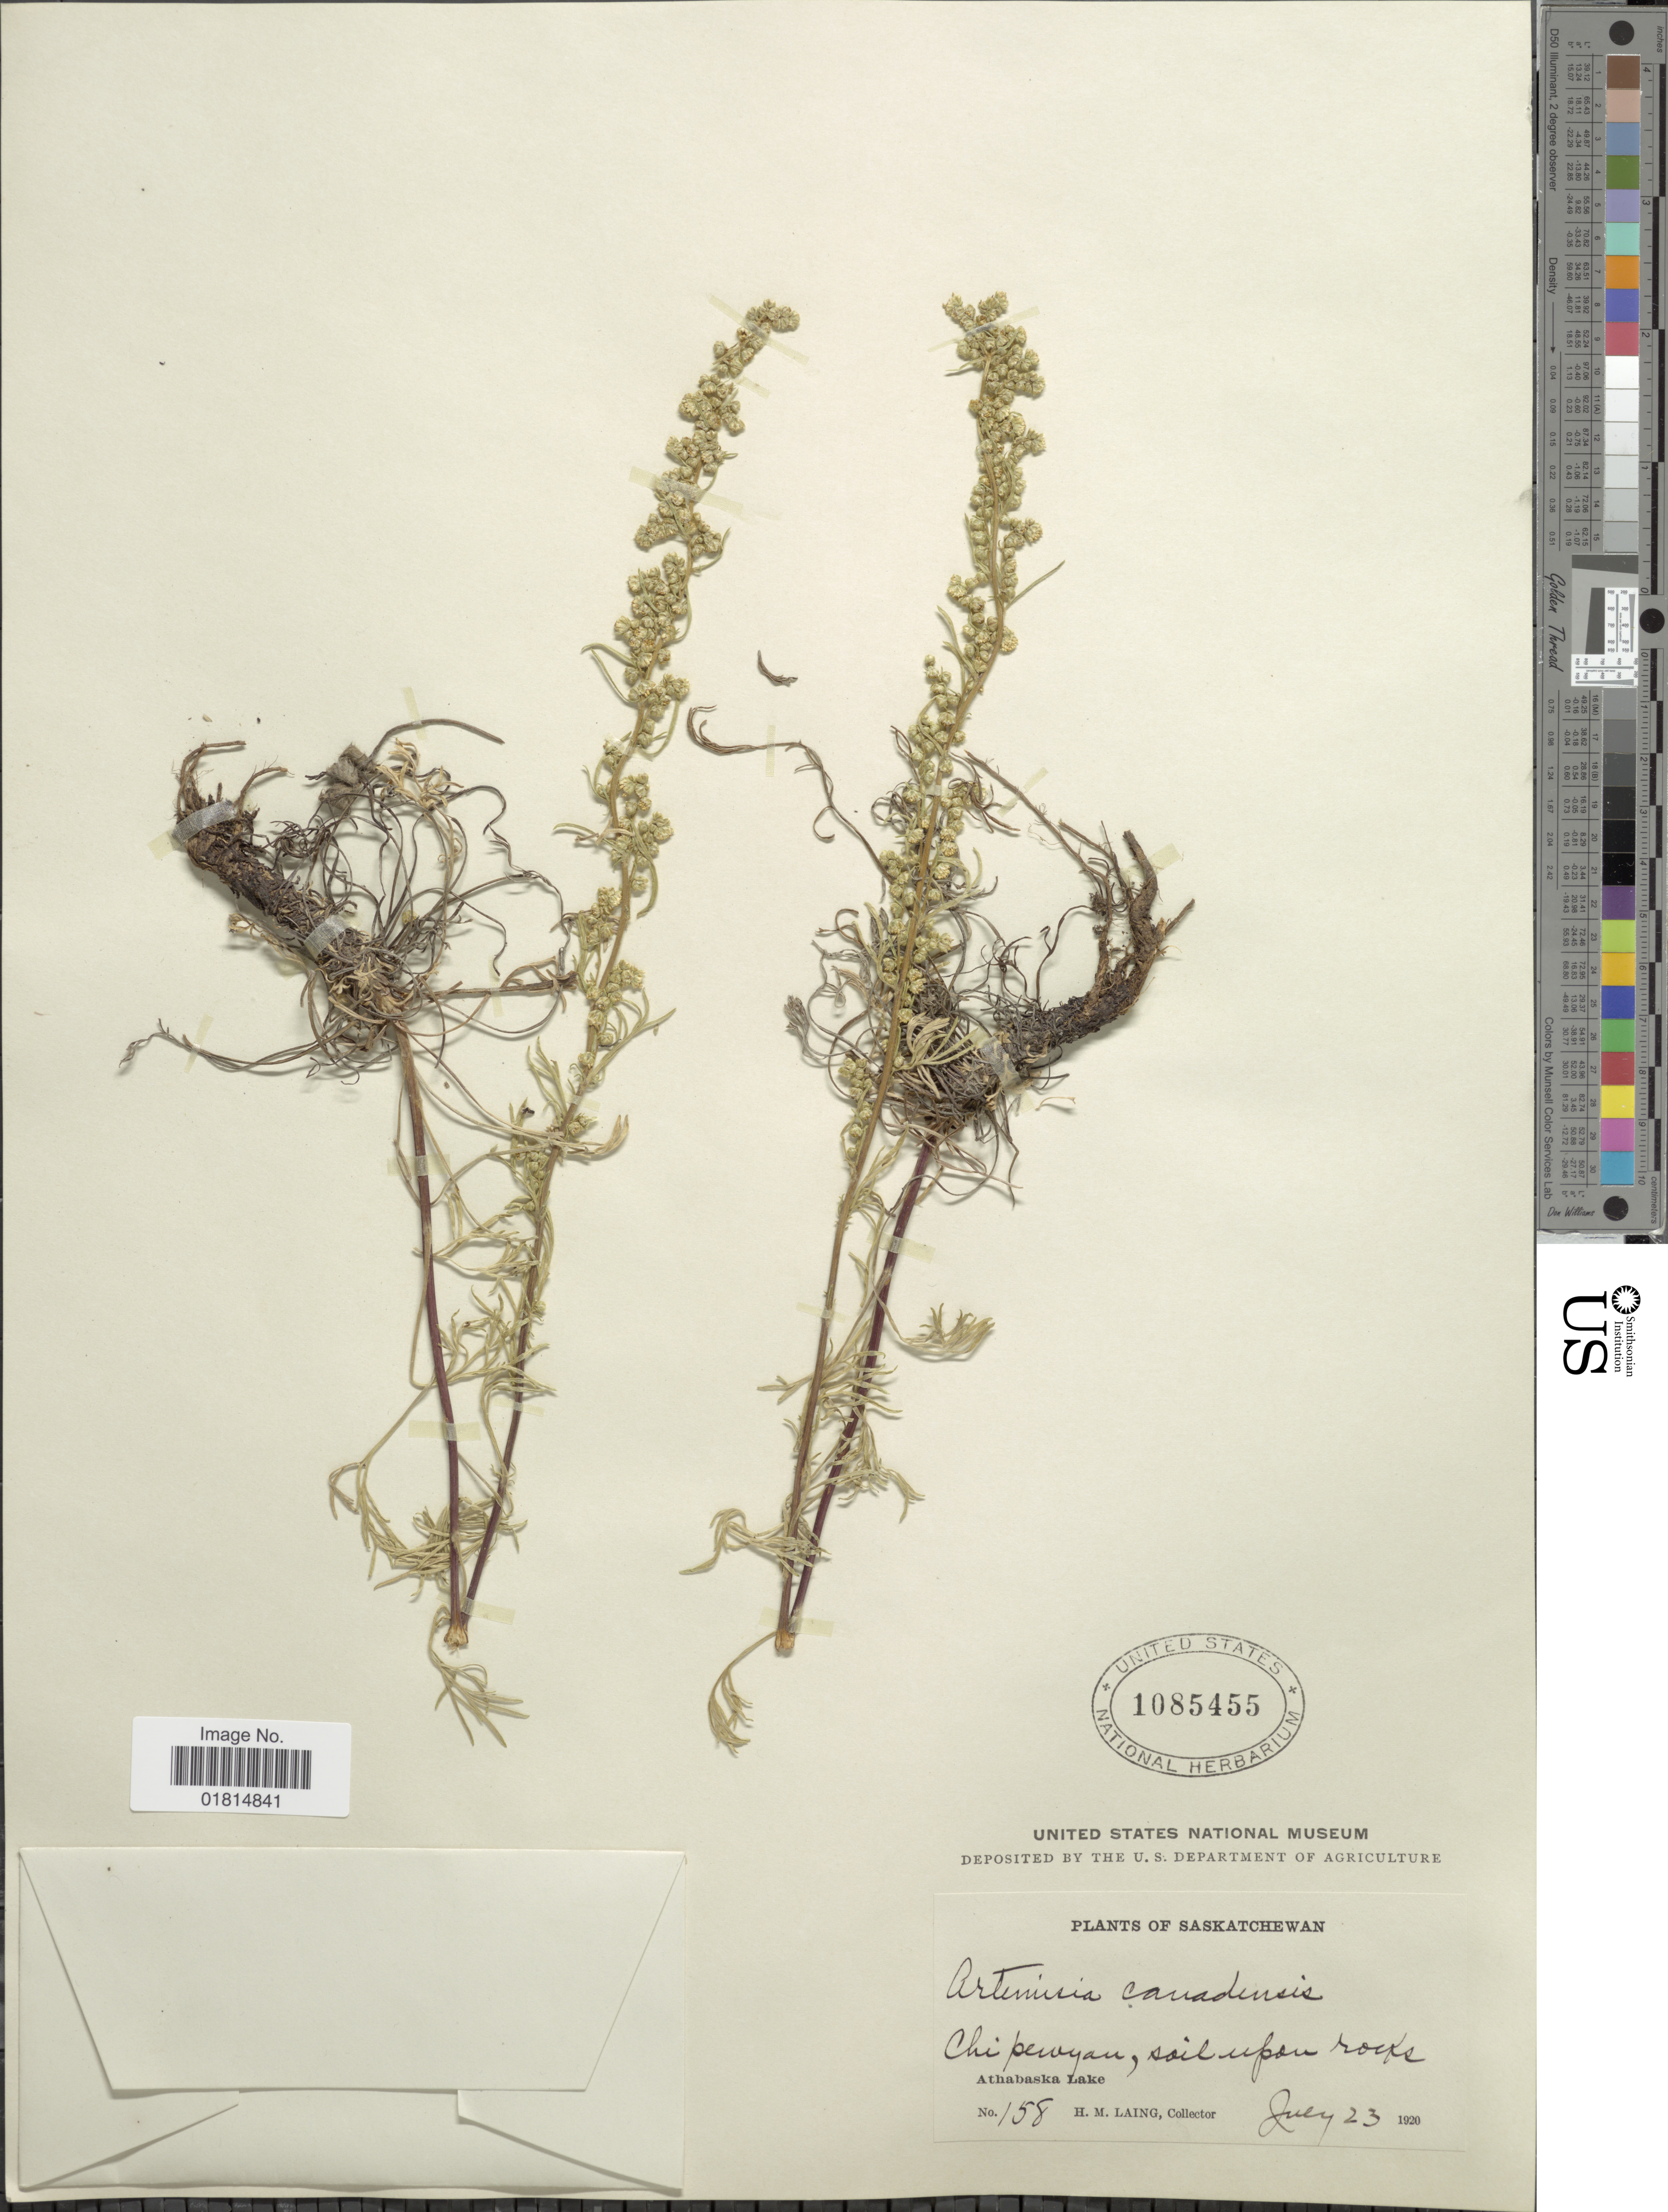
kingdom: Plantae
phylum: Tracheophyta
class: Magnoliopsida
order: Asterales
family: Asteraceae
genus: Artemisia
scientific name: Artemisia canadensis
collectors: H. Laing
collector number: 158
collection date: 1920-07-23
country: Canada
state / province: Saskatchewan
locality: Chipewyan, soil upon rocks. Athabaska Lake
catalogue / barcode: US 1085455